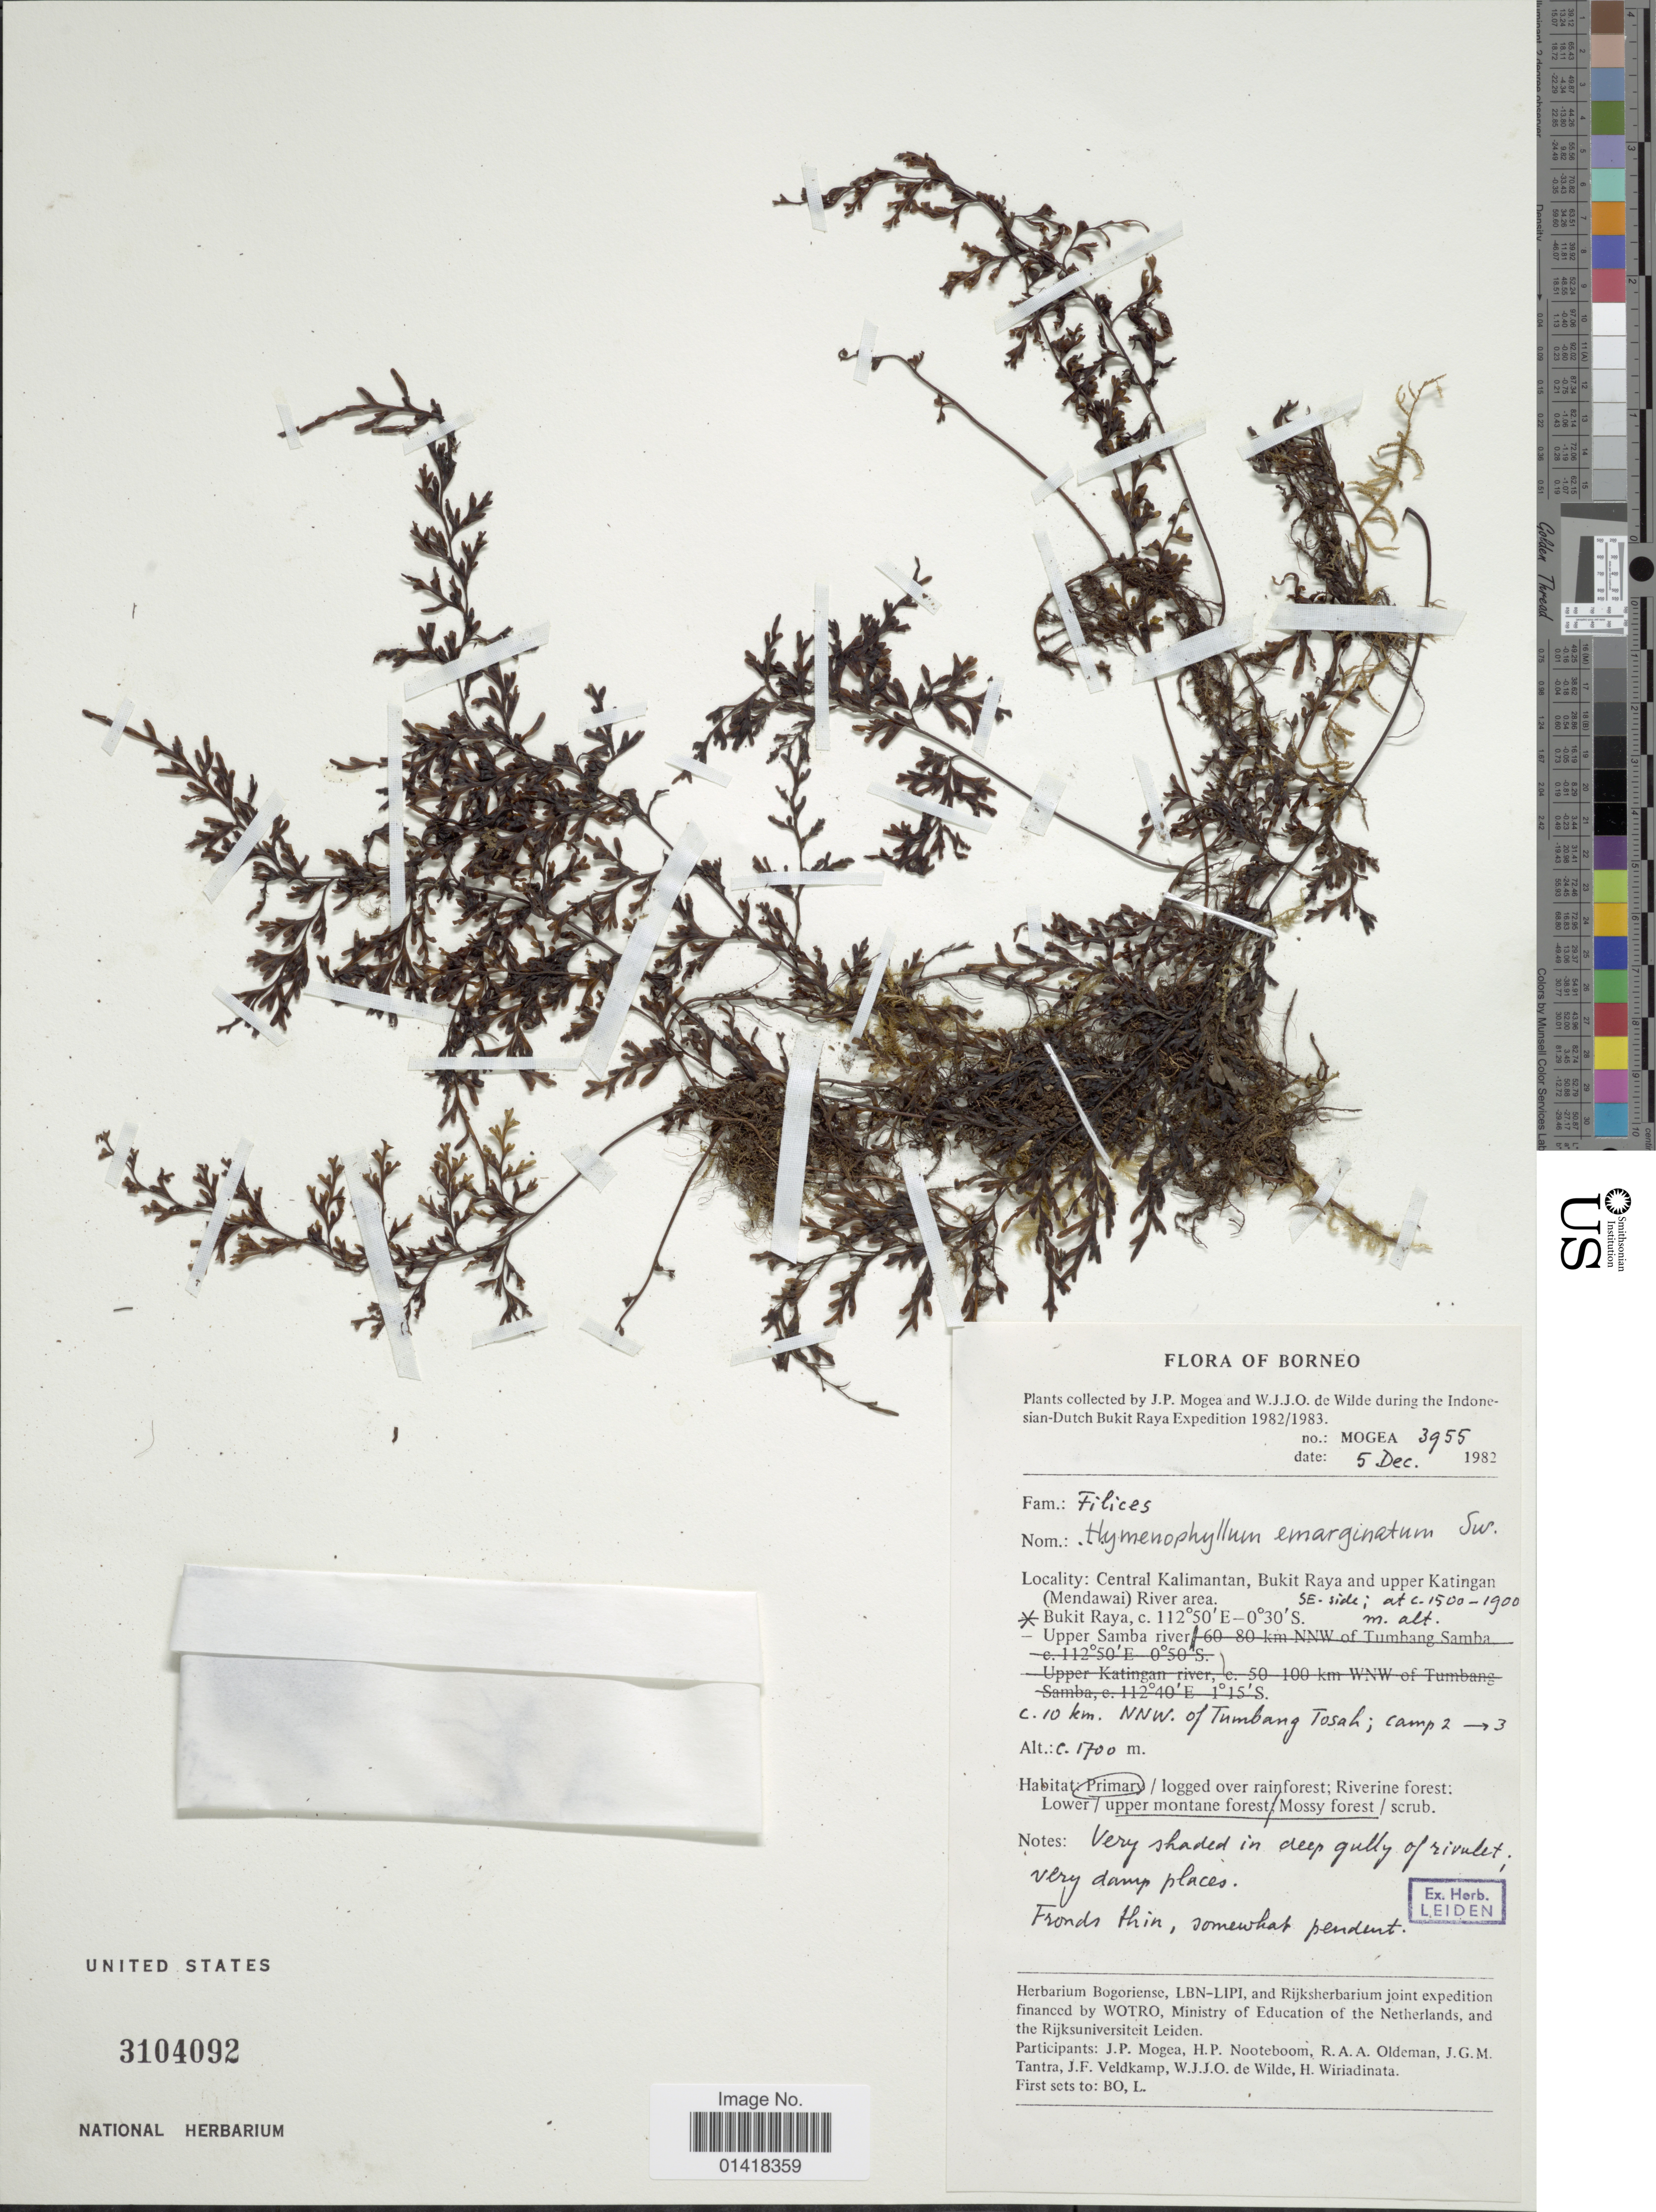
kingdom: Plantae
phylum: Tracheophyta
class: Polypodiopsida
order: Hymenophyllales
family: Hymenophyllaceae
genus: Hymenophyllum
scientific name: Hymenophyllum emarginatum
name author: Sw.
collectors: J. Mogea & W. J. de Wilde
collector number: Mogea 3955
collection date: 1982-12-05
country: Indonesia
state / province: Kalimantan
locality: Central Kalimantan, Bukit Raya and upper Katingan (Mendawai) River area. Upper Samba River. 10 km. NNW of Tumbang Tosah; camp 2-3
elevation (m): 1700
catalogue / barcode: US 3104092